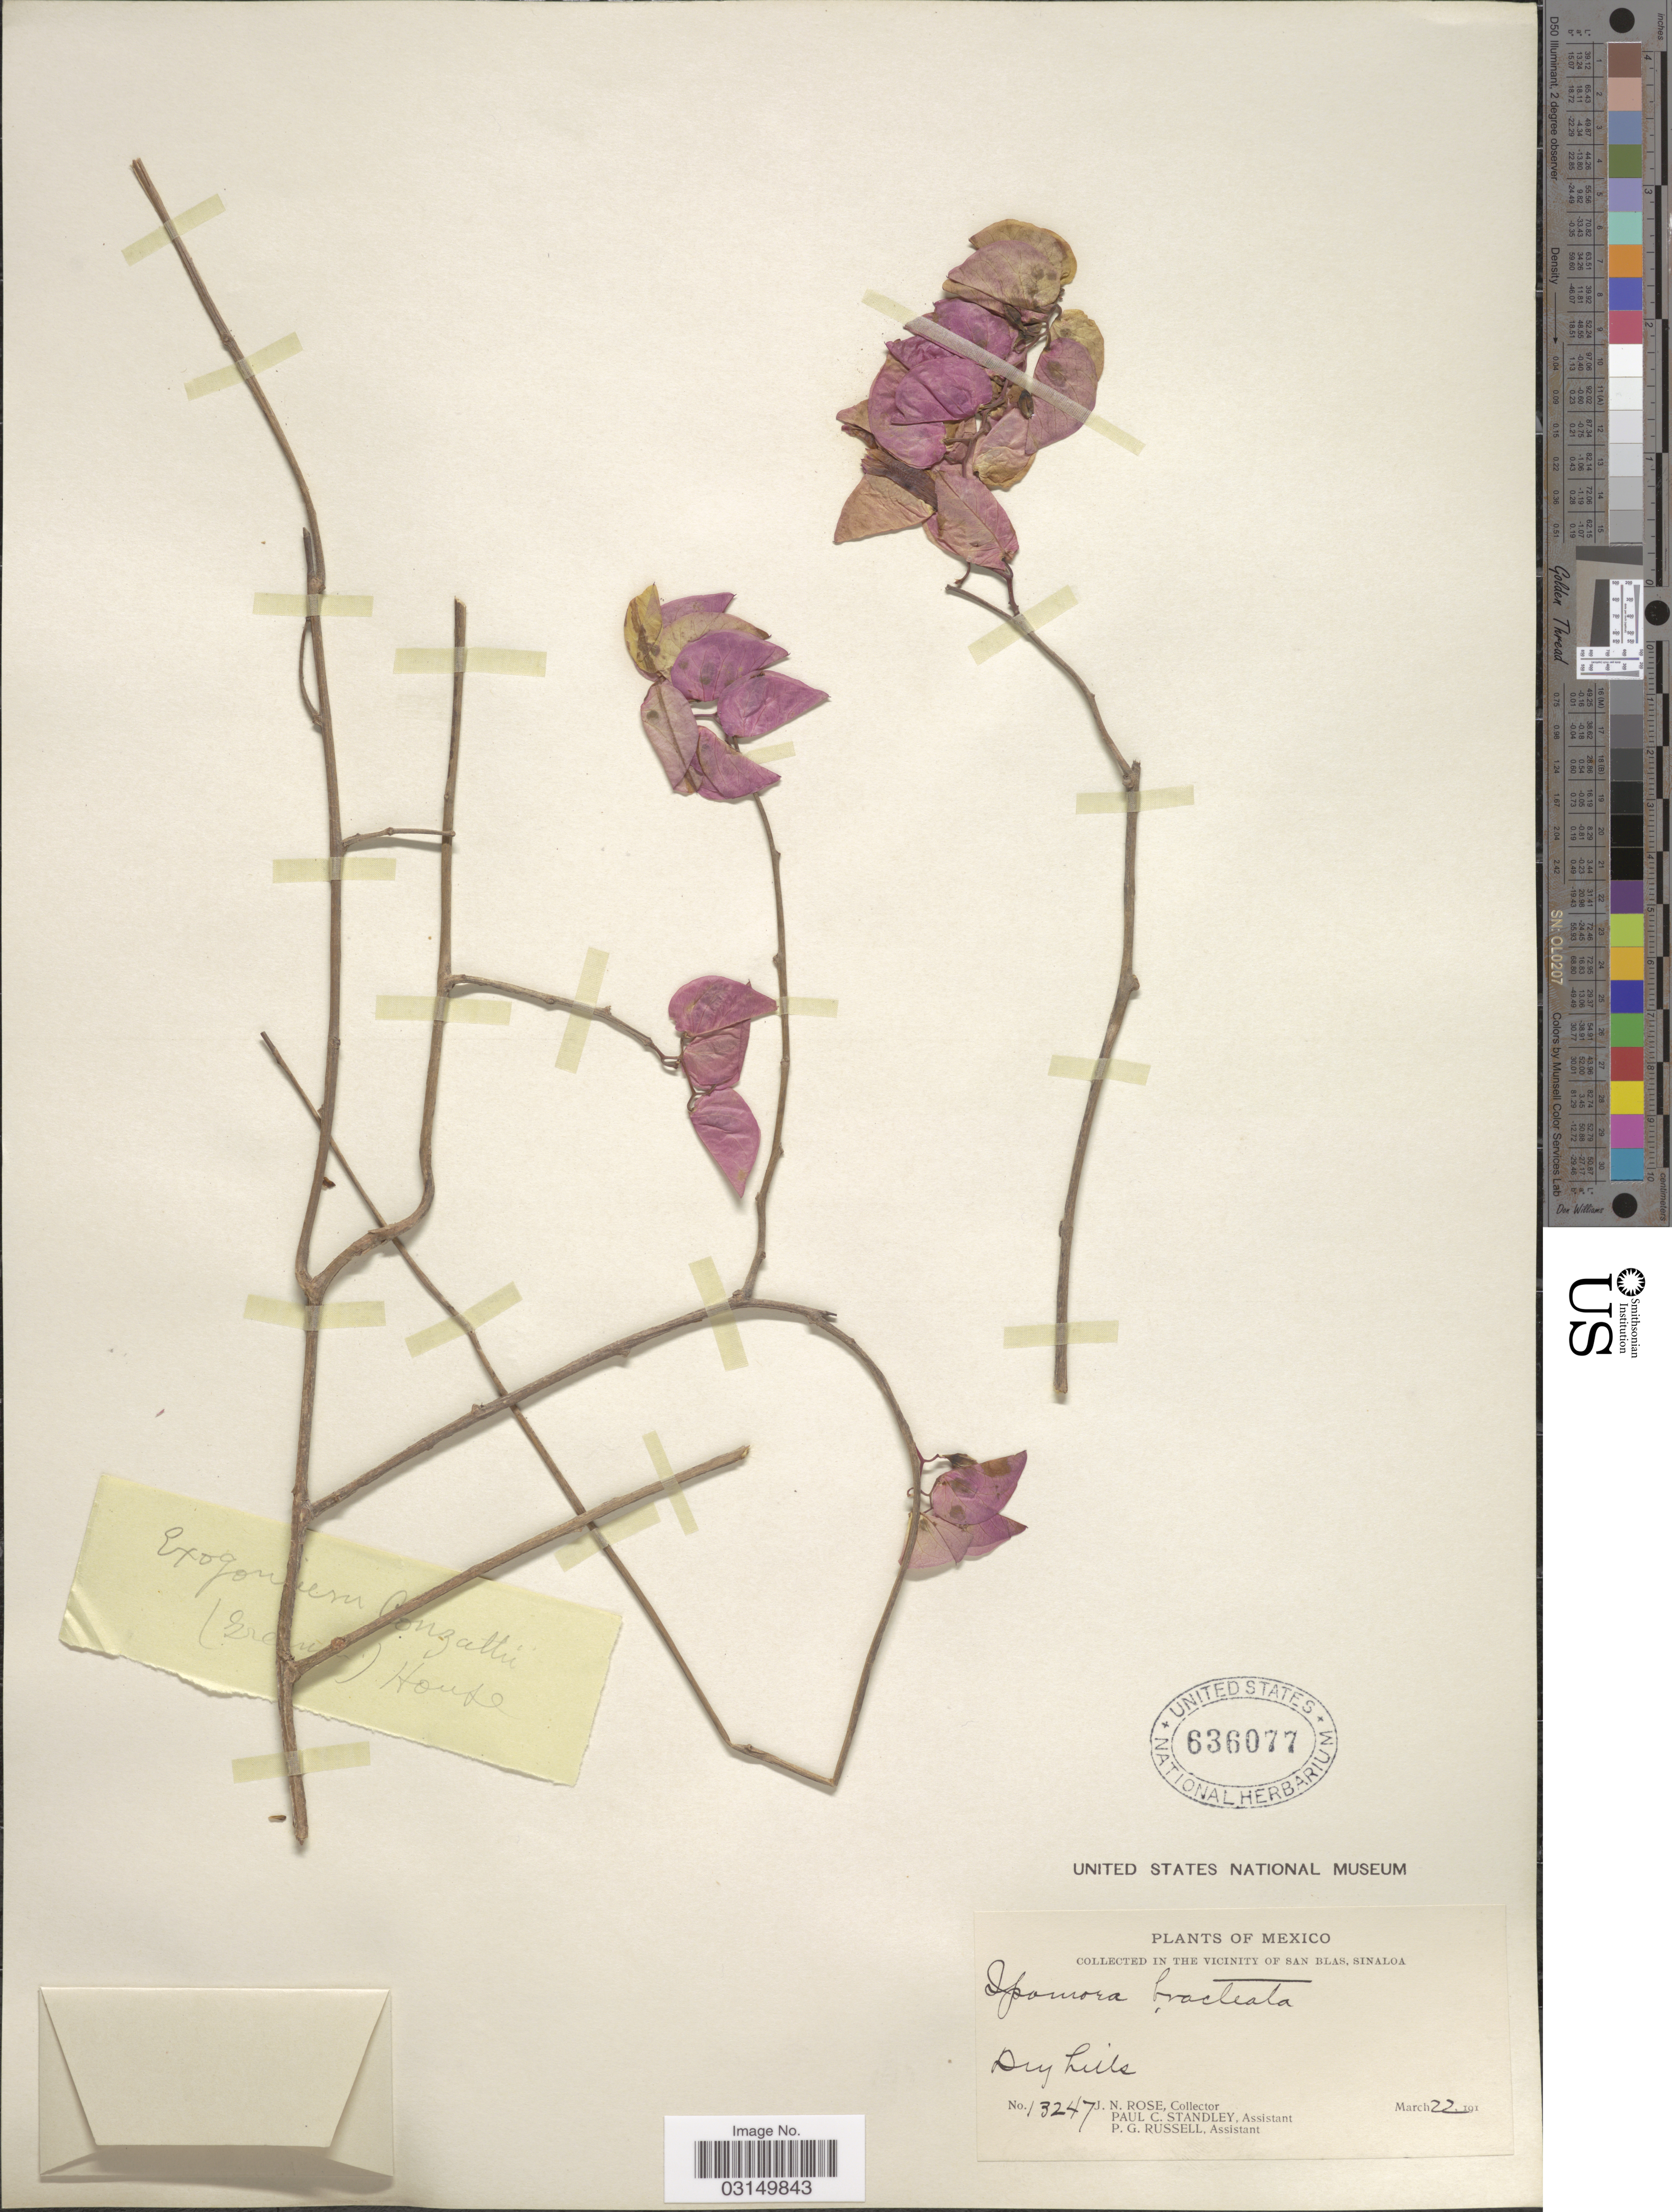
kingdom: Plantae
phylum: Tracheophyta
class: Magnoliopsida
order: Solanales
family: Convolvulaceae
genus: Ipomoea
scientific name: Ipomoea bracteata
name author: Cav.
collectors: J. N. Rose, P. C. Standley & P. G. Russell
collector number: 13247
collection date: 1911-03-22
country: Mexico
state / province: Sinaloa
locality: In The Vicinity of San Blas, Sinaloa.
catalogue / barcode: US 636077